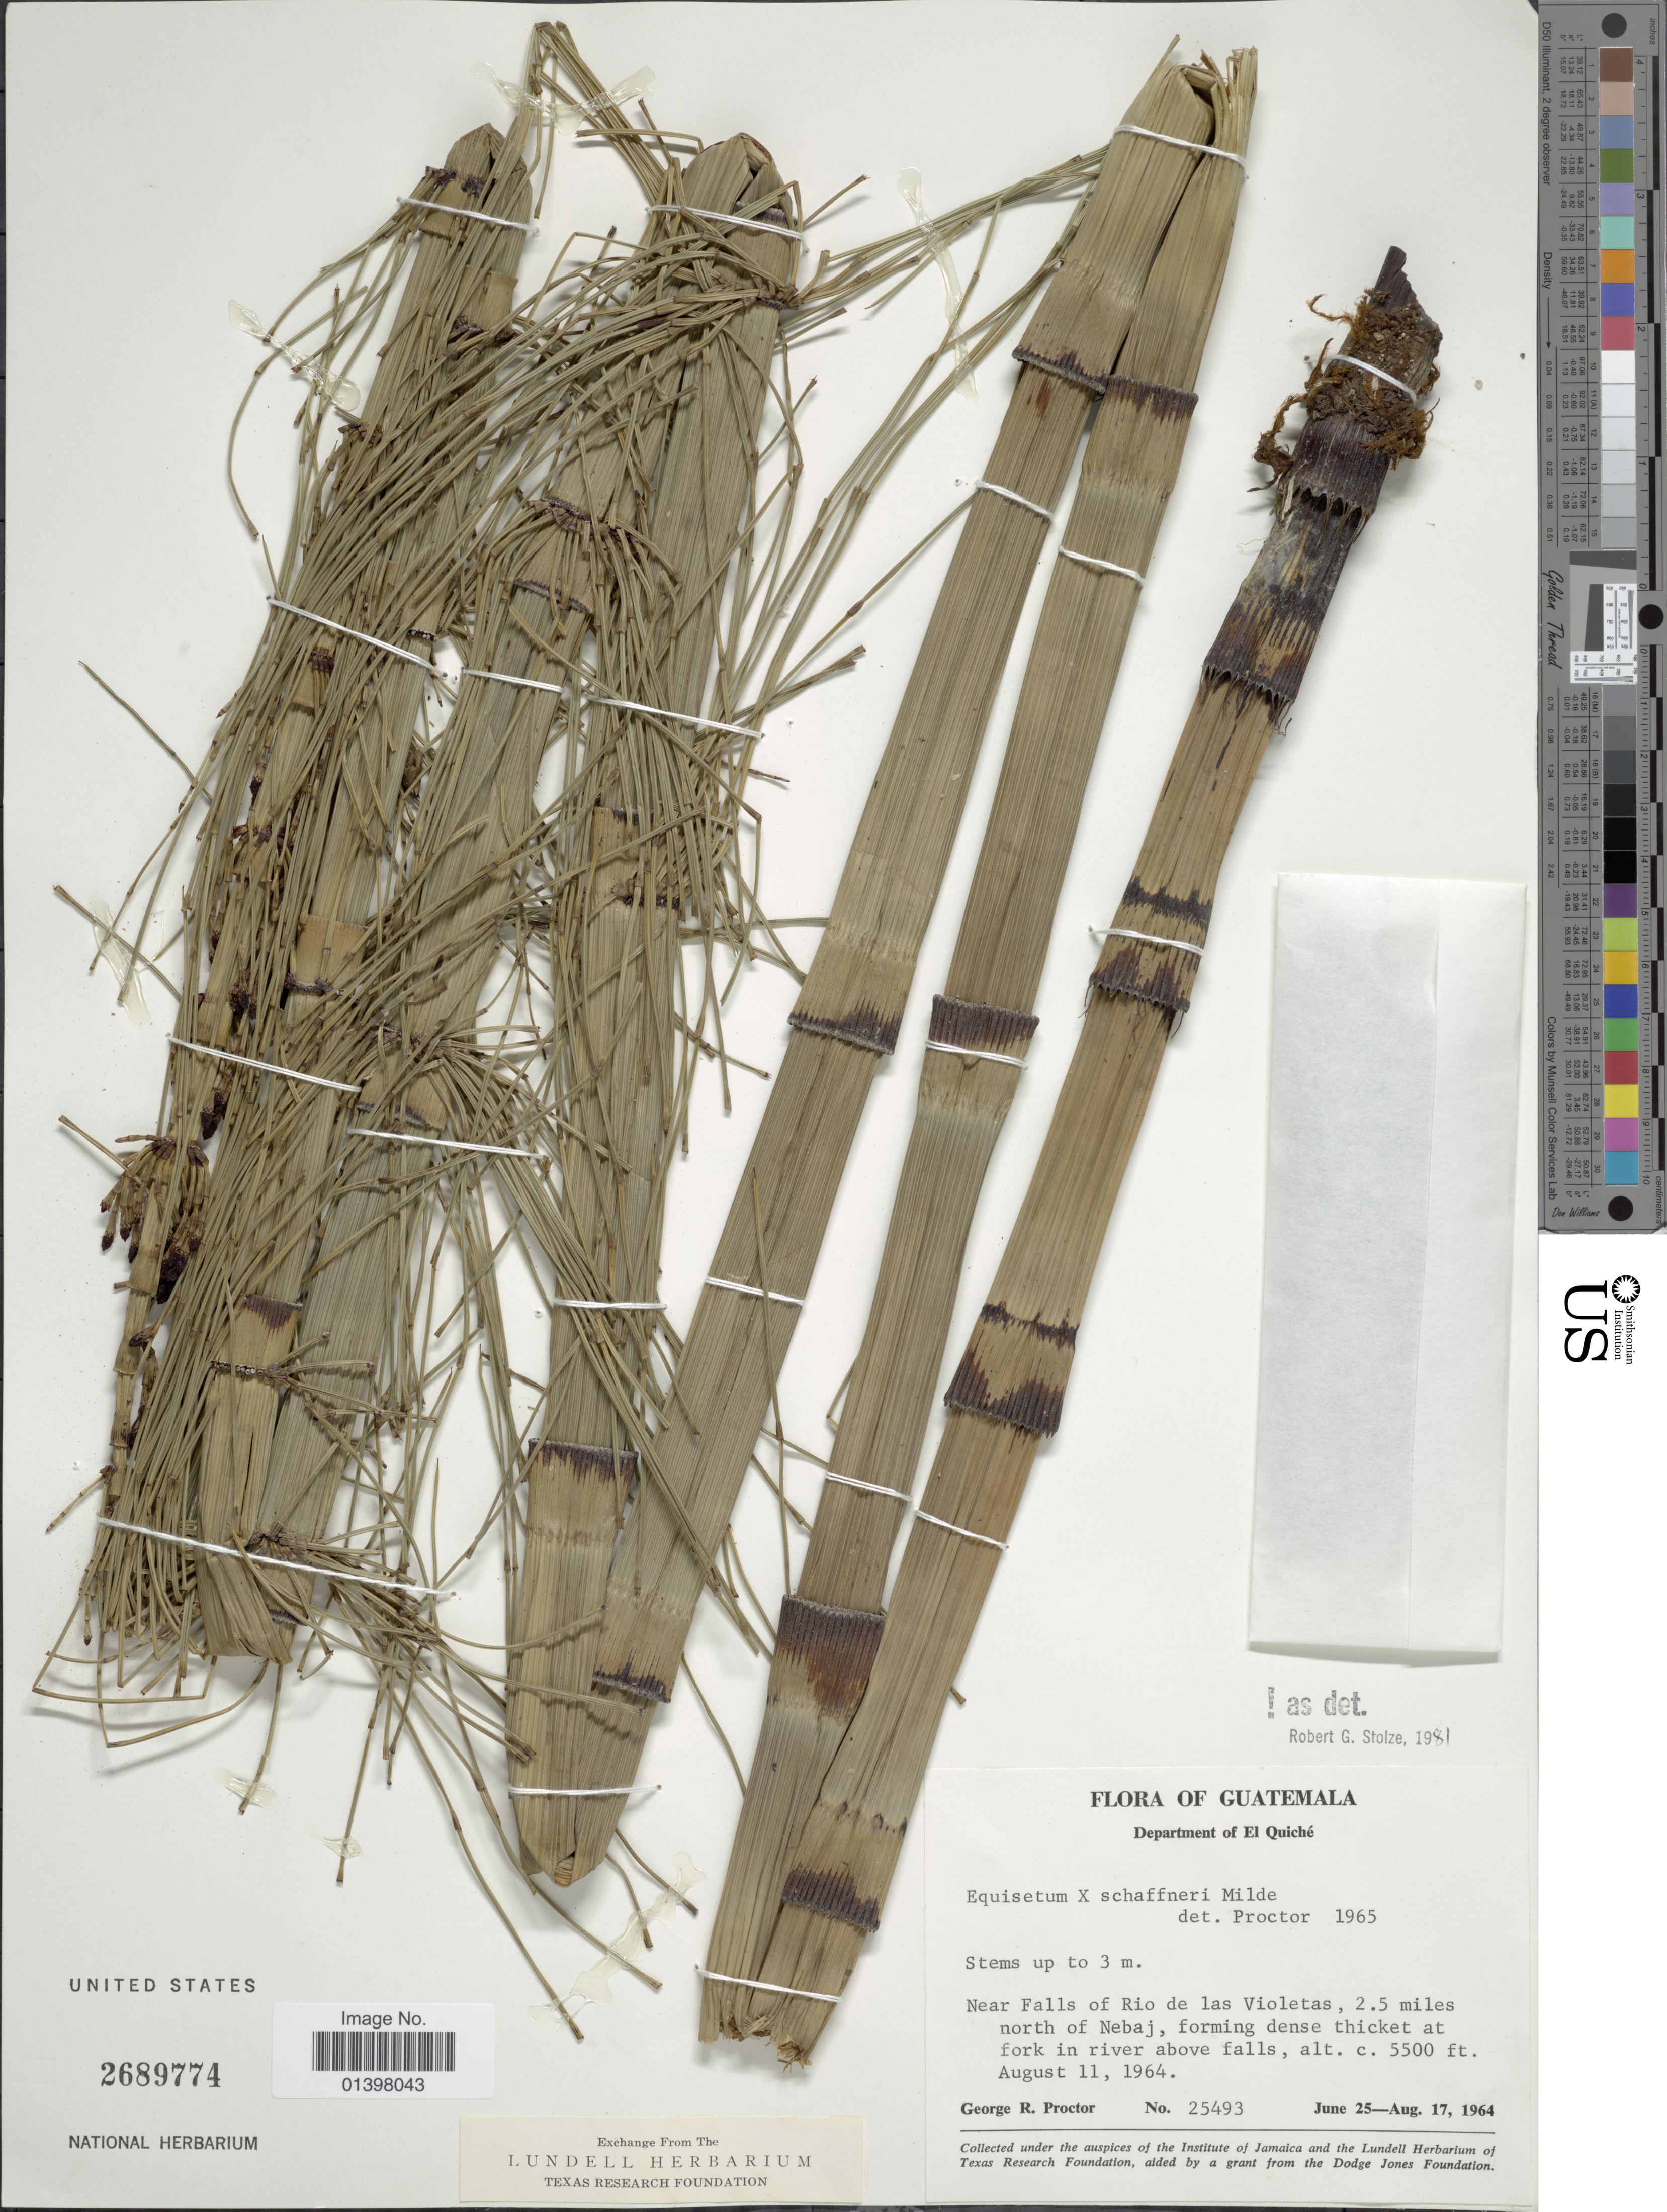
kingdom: Plantae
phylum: Tracheophyta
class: Polypodiopsida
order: Equisetales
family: Equisetaceae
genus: Equisetum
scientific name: Equisetum x schaffneri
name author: J. Milde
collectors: G. R. Proctor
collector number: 25493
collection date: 1964-08-11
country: Guatemala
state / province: El Quiché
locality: Near Falls of Rio de las Violetas, 2.5 miles north of Nebaj, forming dense thicket at fork in river above falls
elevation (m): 1676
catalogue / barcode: US 2689774